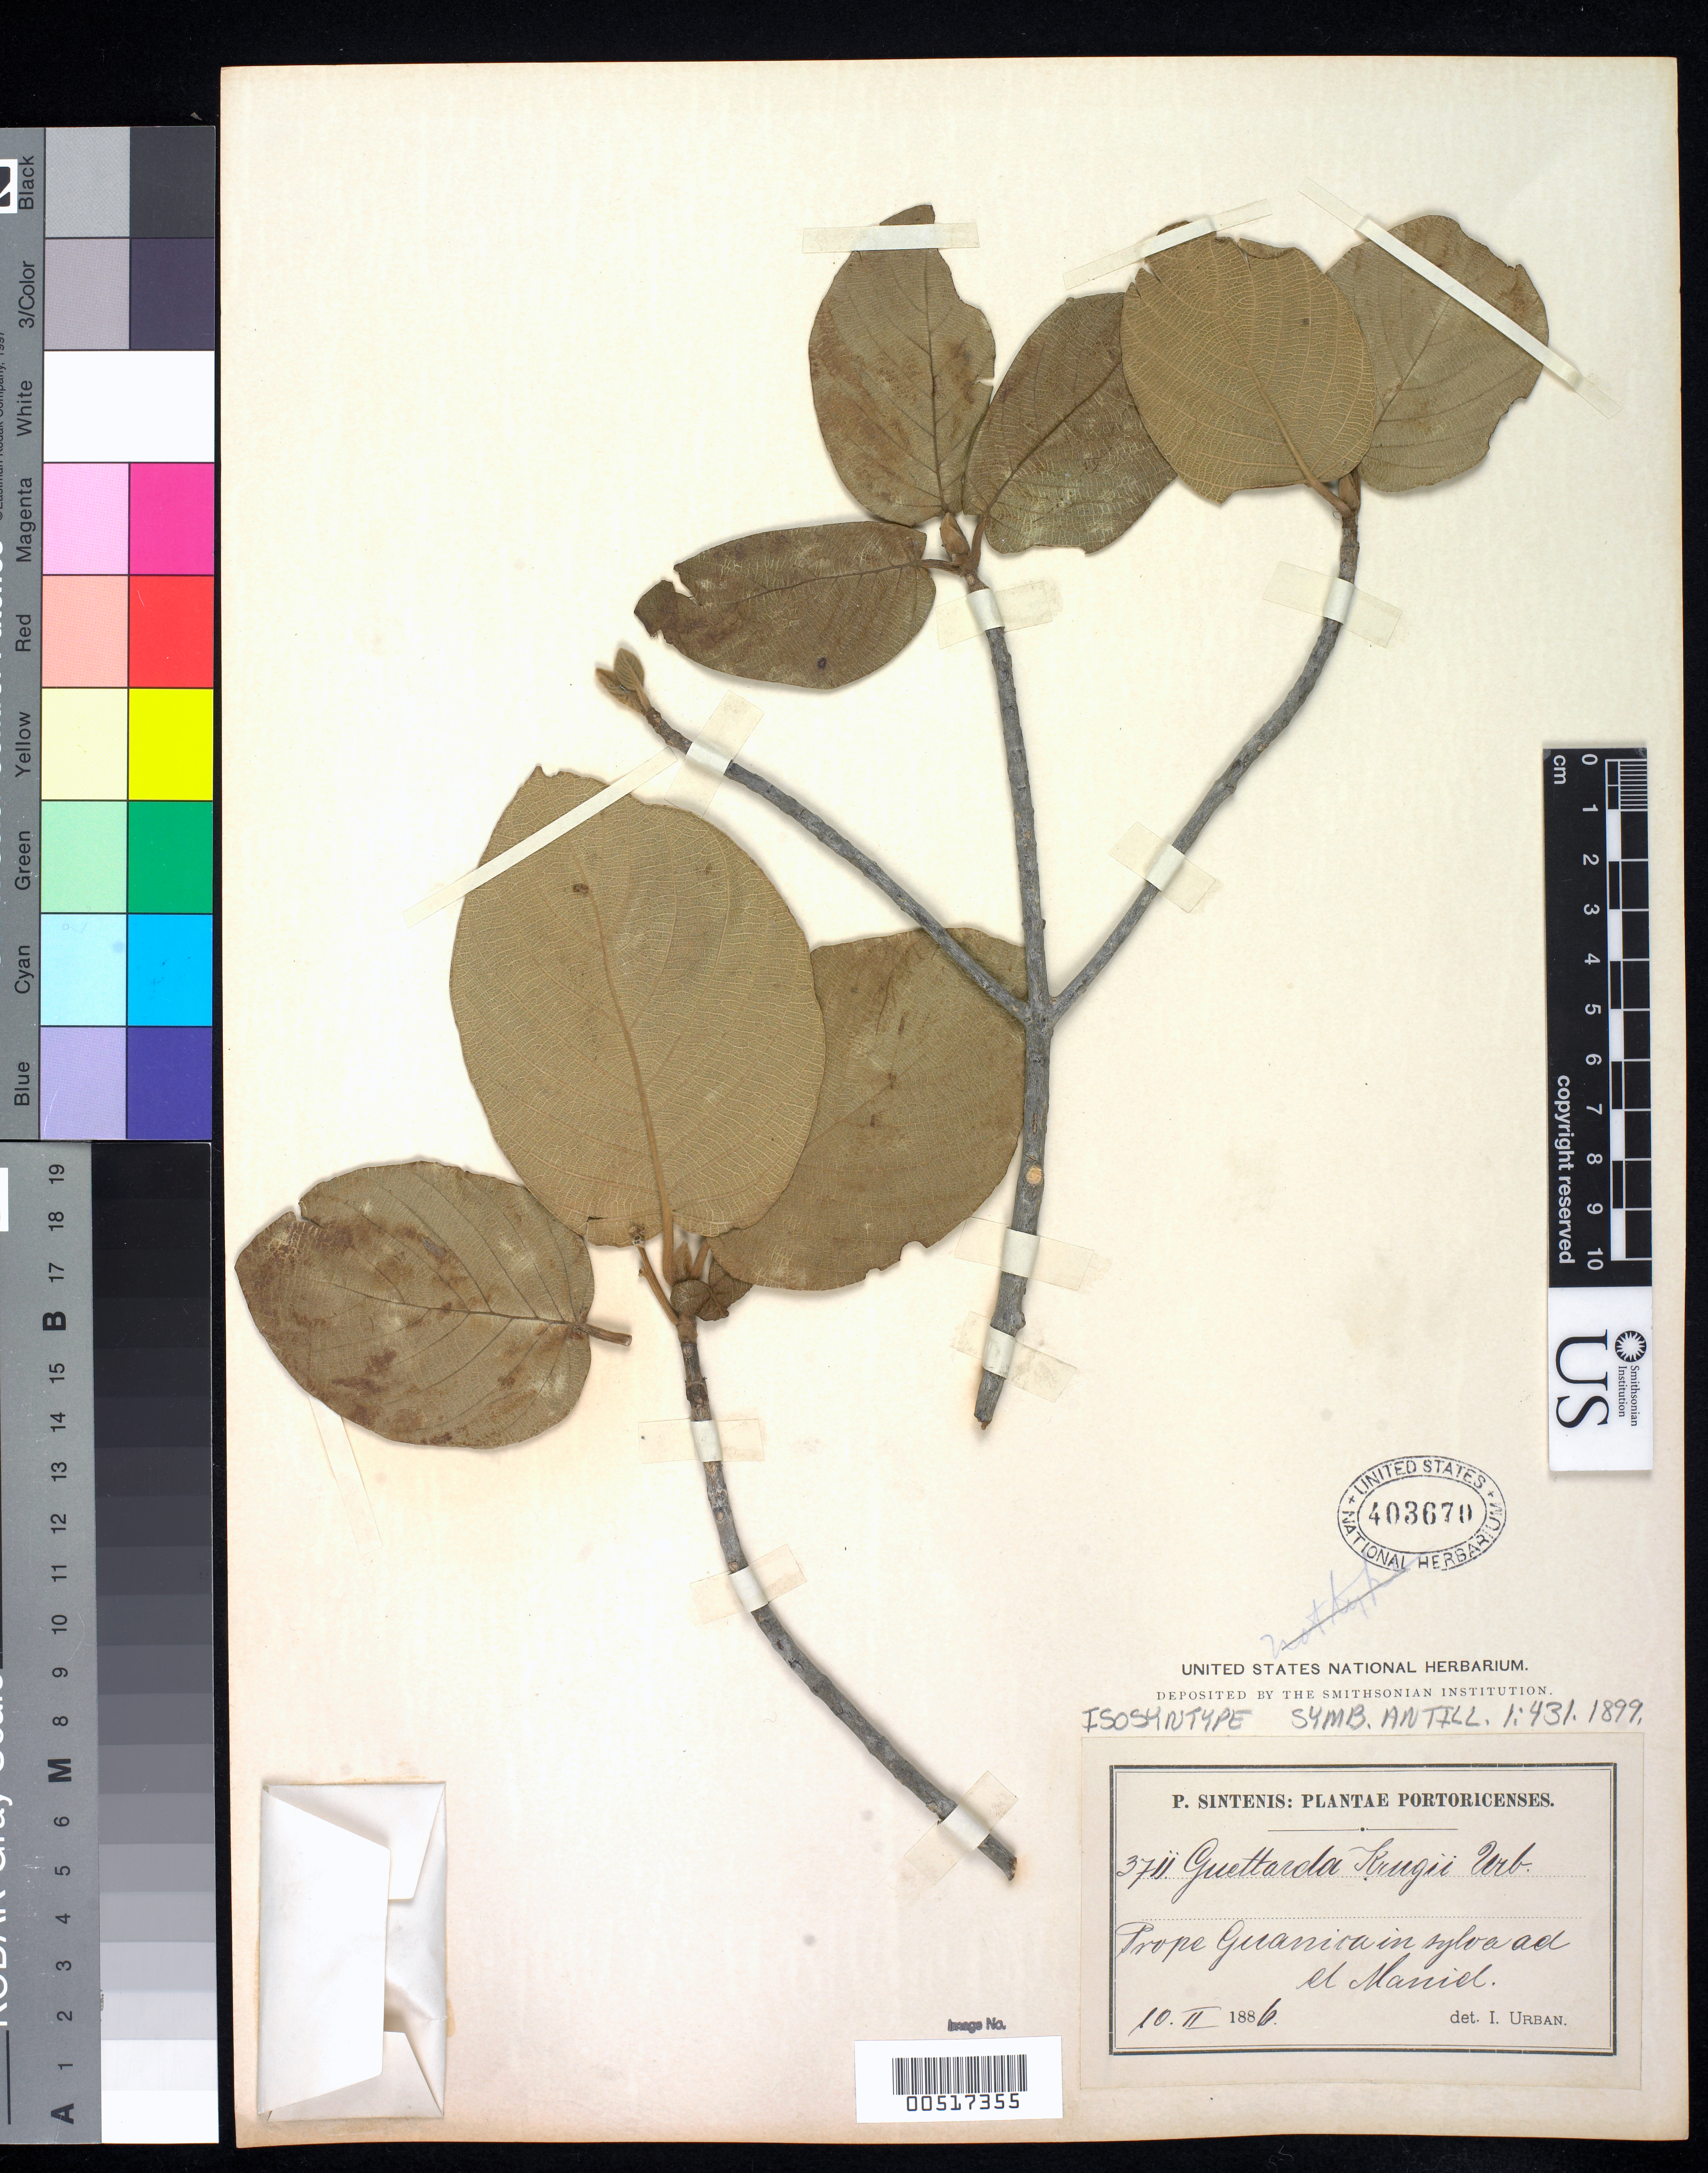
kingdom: Plantae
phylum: Tracheophyta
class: Magnoliopsida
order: Gentianales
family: Rubiaceae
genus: Guettarda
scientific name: Guettarda krugii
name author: Urb.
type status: Isosyntype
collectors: P. Sintenis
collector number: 3711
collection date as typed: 10 Feb 1886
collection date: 1886-02-10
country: Puerto Rico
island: Greater Antilles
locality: Prope Guanica in sylva as El Maniel.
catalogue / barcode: US 403670